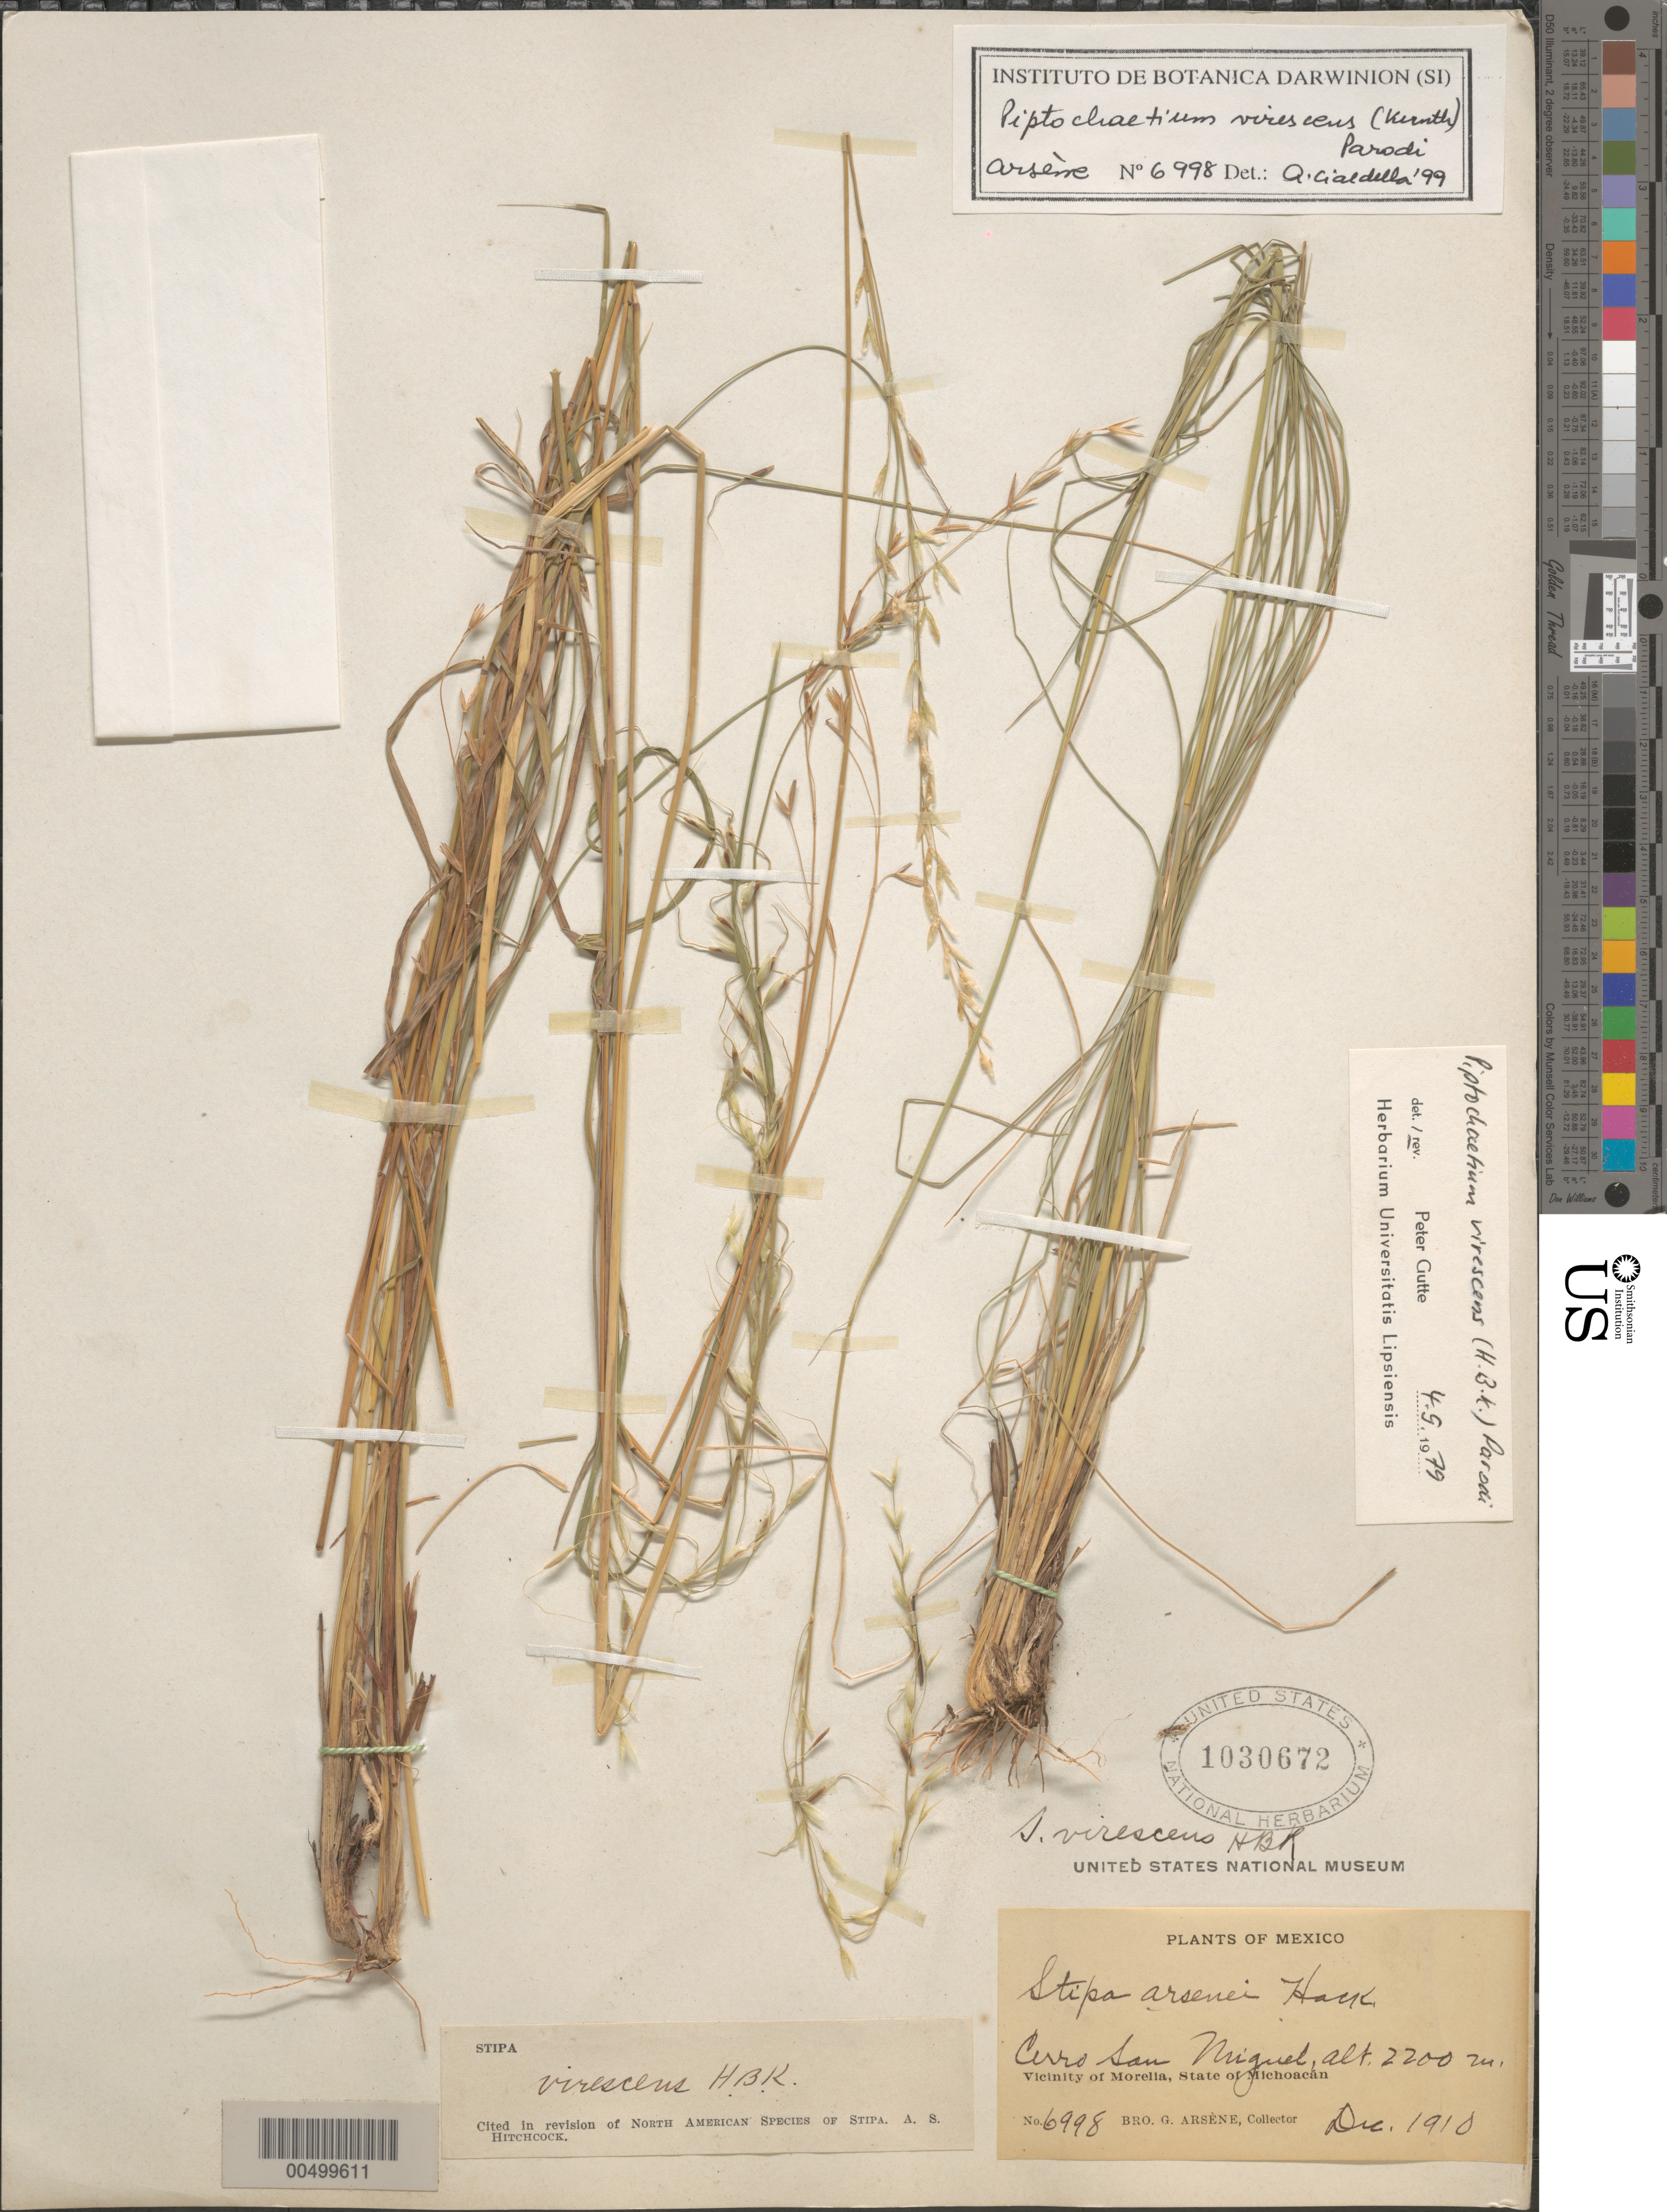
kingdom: Plantae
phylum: Tracheophyta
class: Liliopsida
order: Poales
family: Poaceae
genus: Piptochaetium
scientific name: Piptochaetium virescens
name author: (Kunth) Parodi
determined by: Gutte, P.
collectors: Bro. G. Arsène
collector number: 6998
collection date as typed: Dec 1910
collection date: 1910-12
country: Mexico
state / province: Michoacán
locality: Cerro San Miguel, vicinity of Morelia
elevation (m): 2200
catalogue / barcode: US 1030672